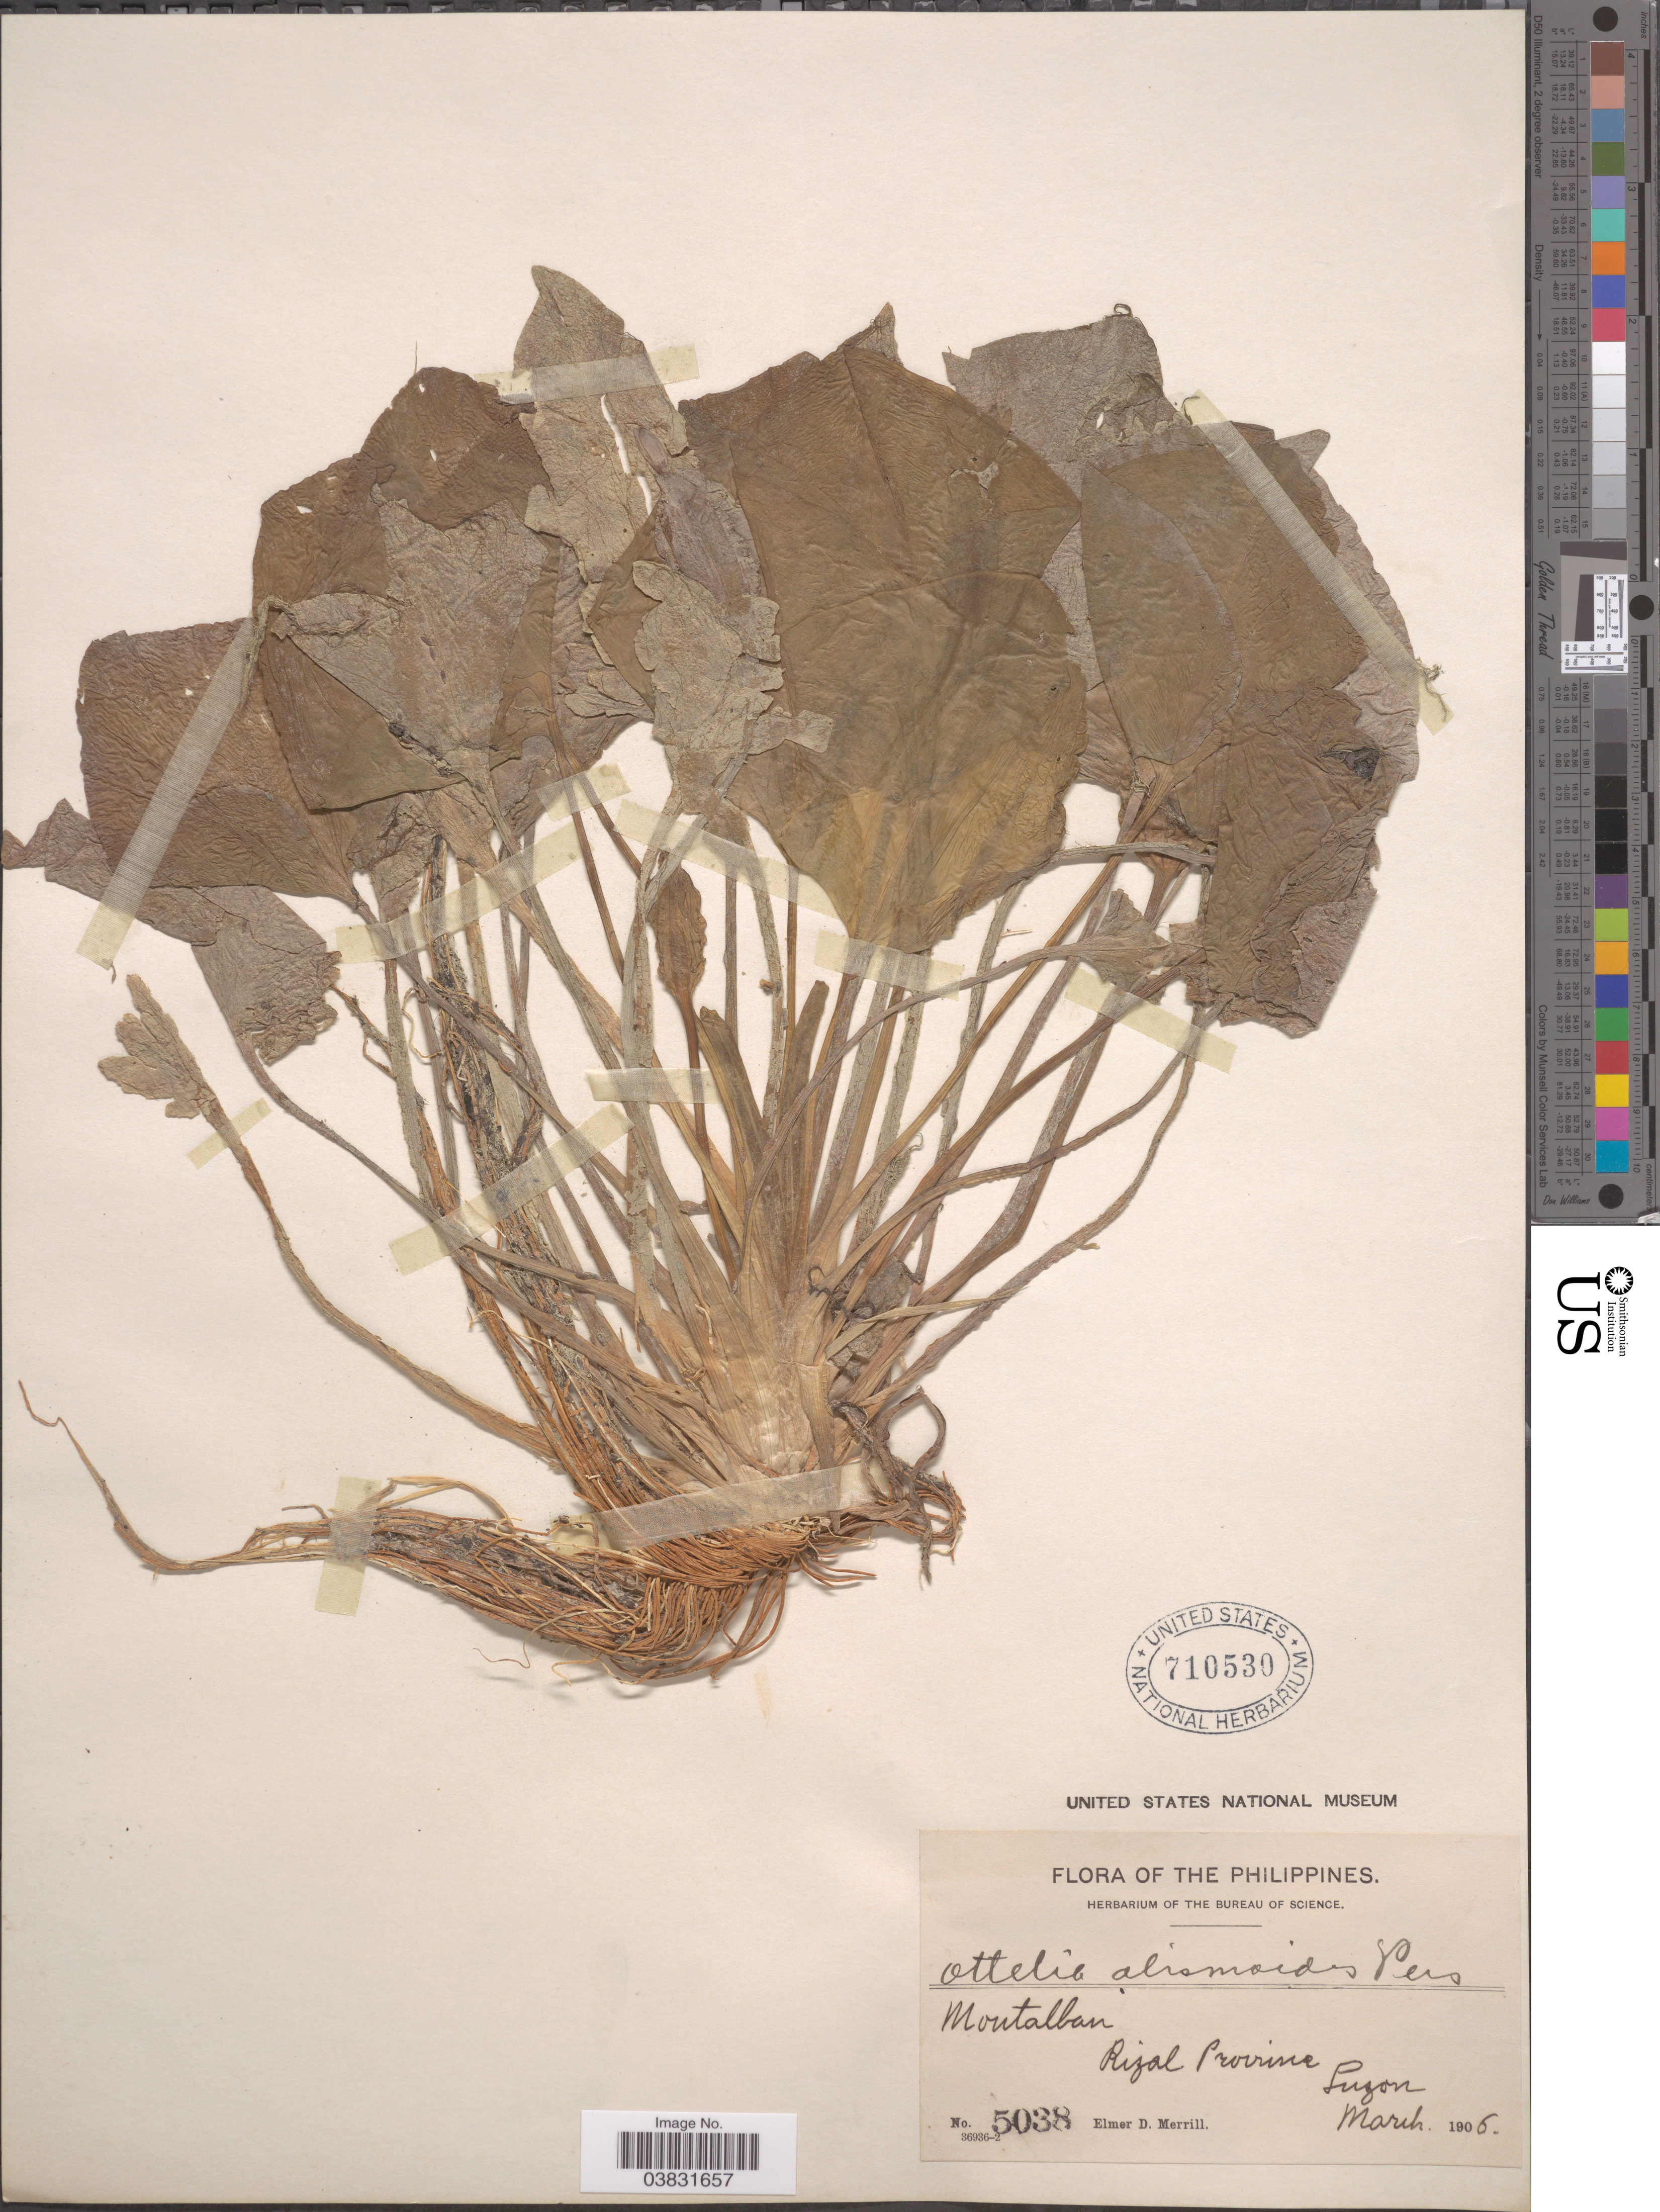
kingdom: Plantae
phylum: Tracheophyta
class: Liliopsida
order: Alismatales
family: Hydrocharitaceae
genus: Ottelia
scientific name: Ottelia alismoides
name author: Pers.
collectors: E. D. Merrill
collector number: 5038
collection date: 1905-03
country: Philippines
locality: Moutalban. Rizal Province. Luzon.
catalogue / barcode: US 710530